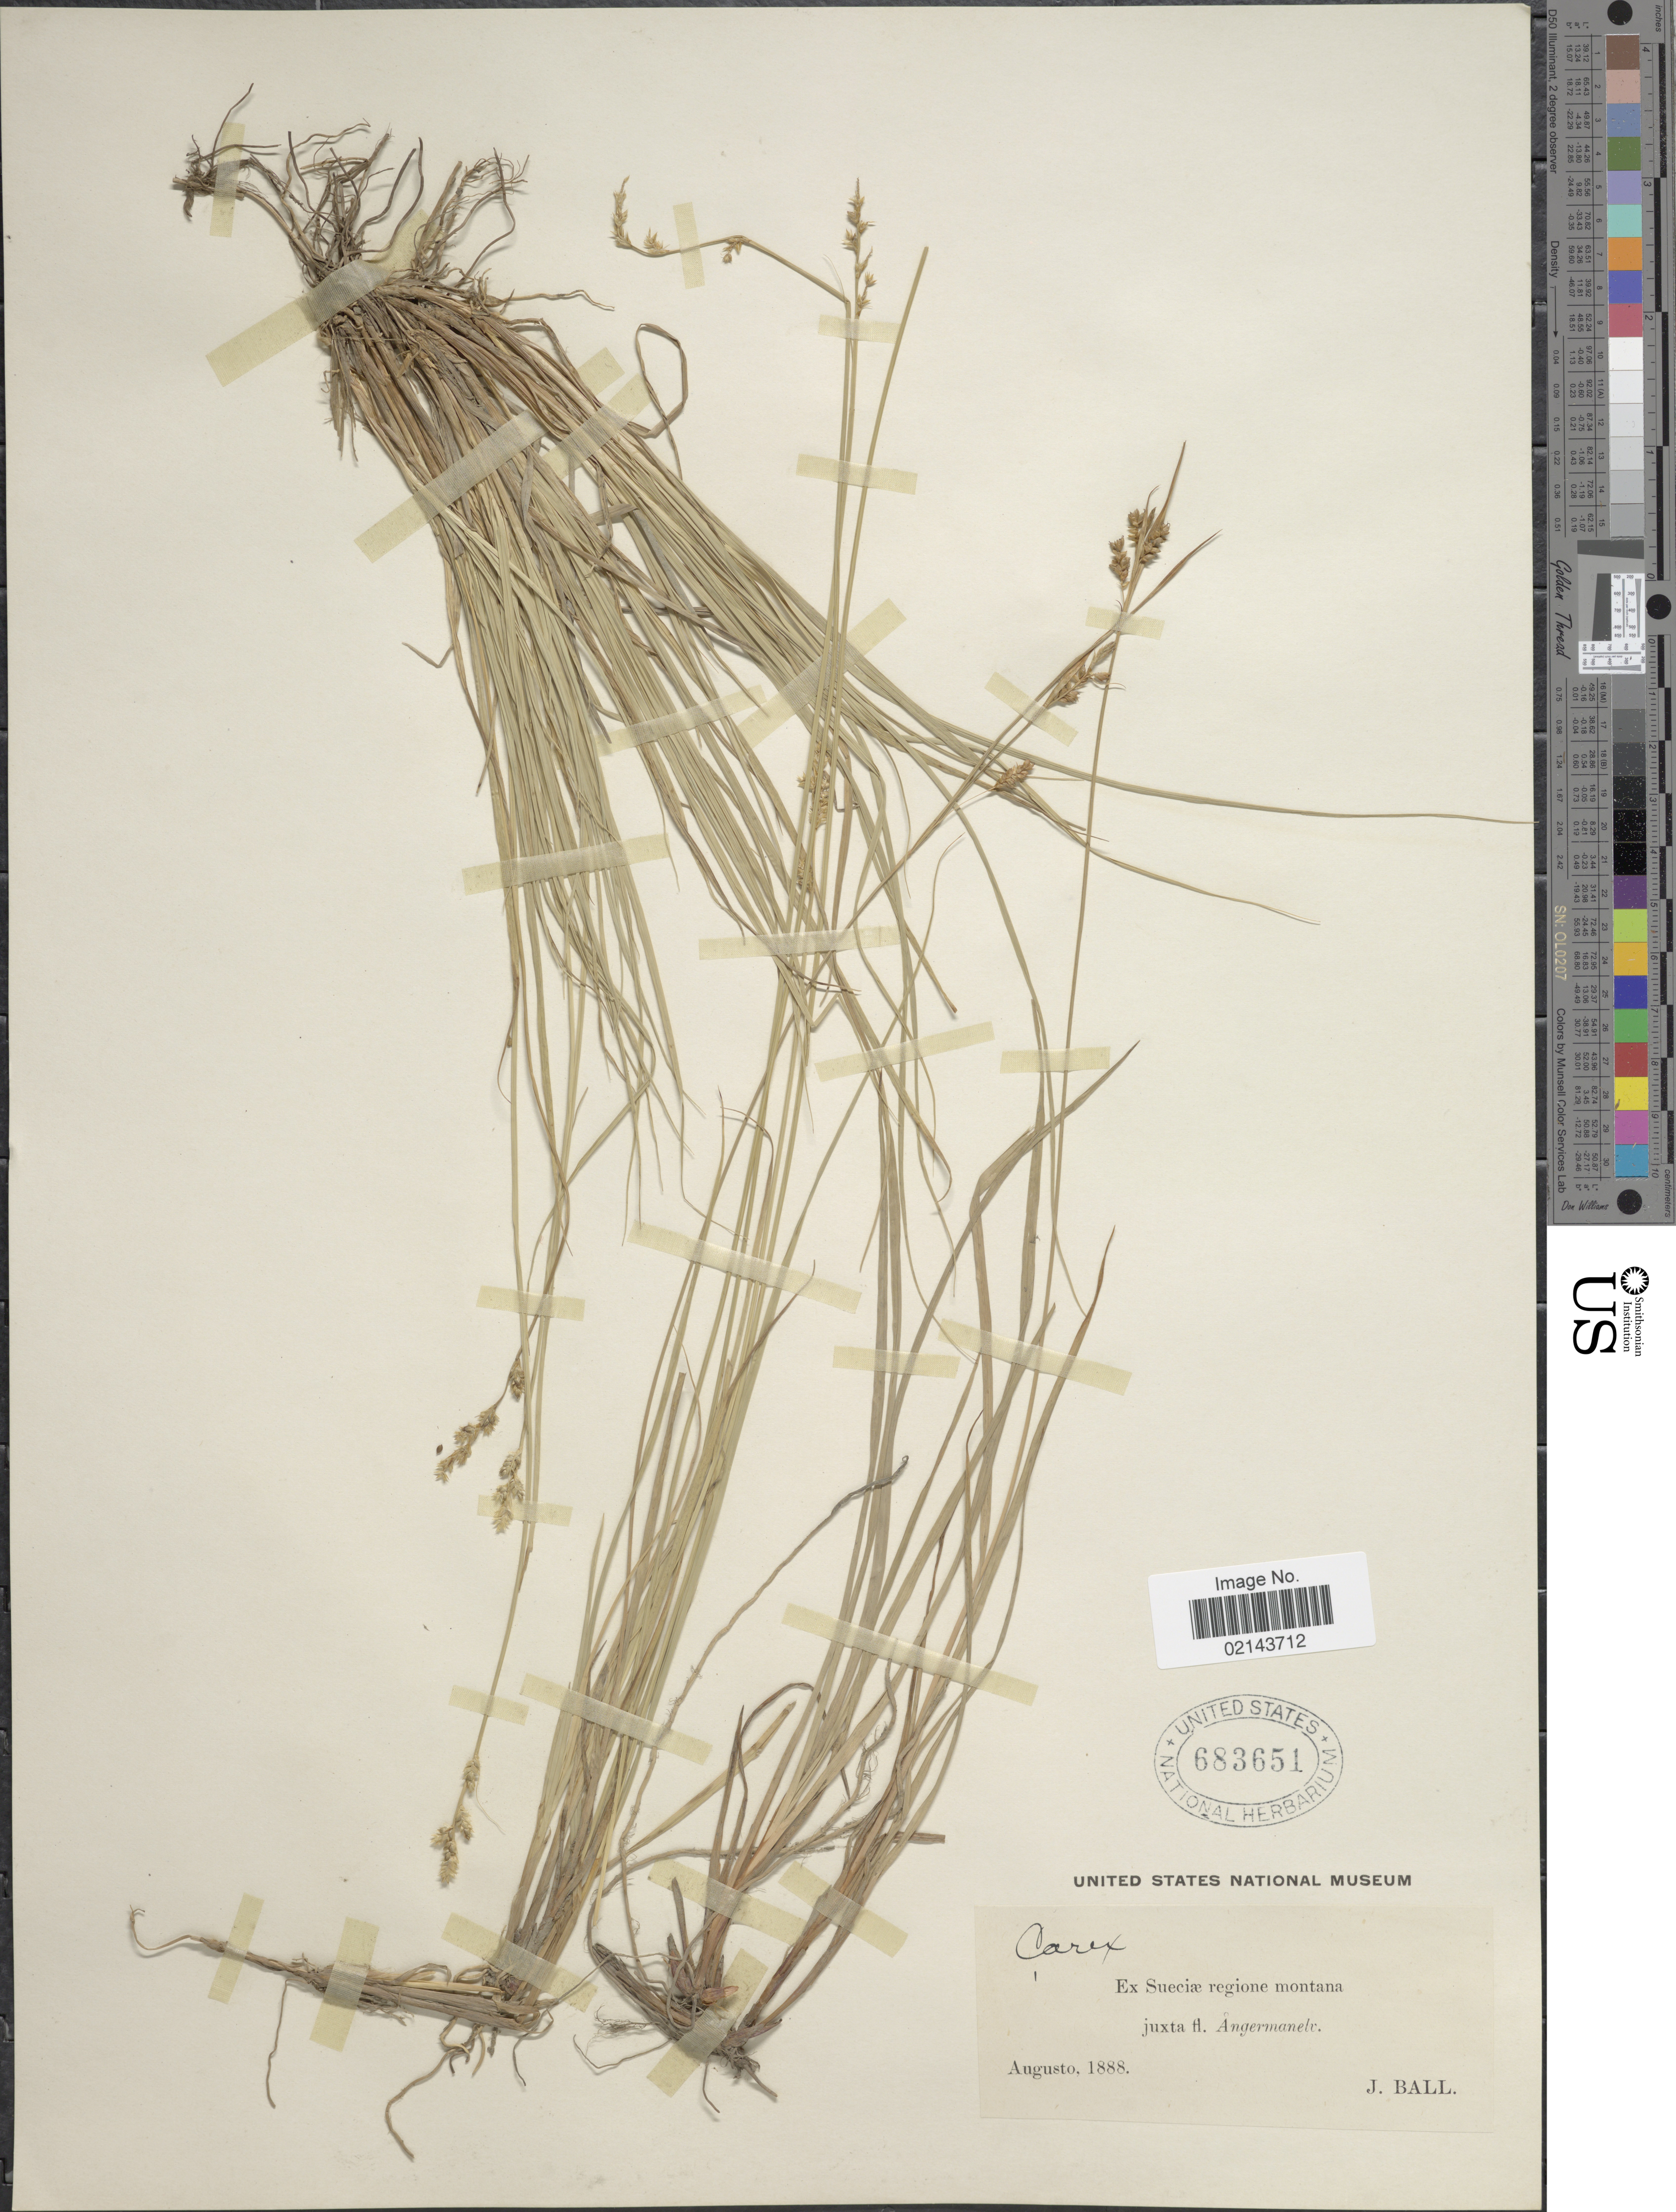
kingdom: Plantae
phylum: Tracheophyta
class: Liliopsida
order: Poales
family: Cyperaceae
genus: Carex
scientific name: Carex sp.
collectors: J. Ball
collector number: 1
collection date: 1888-08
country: Sweden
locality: Sueciæ regione montana juxta fl. Angermanelv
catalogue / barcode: US 683651